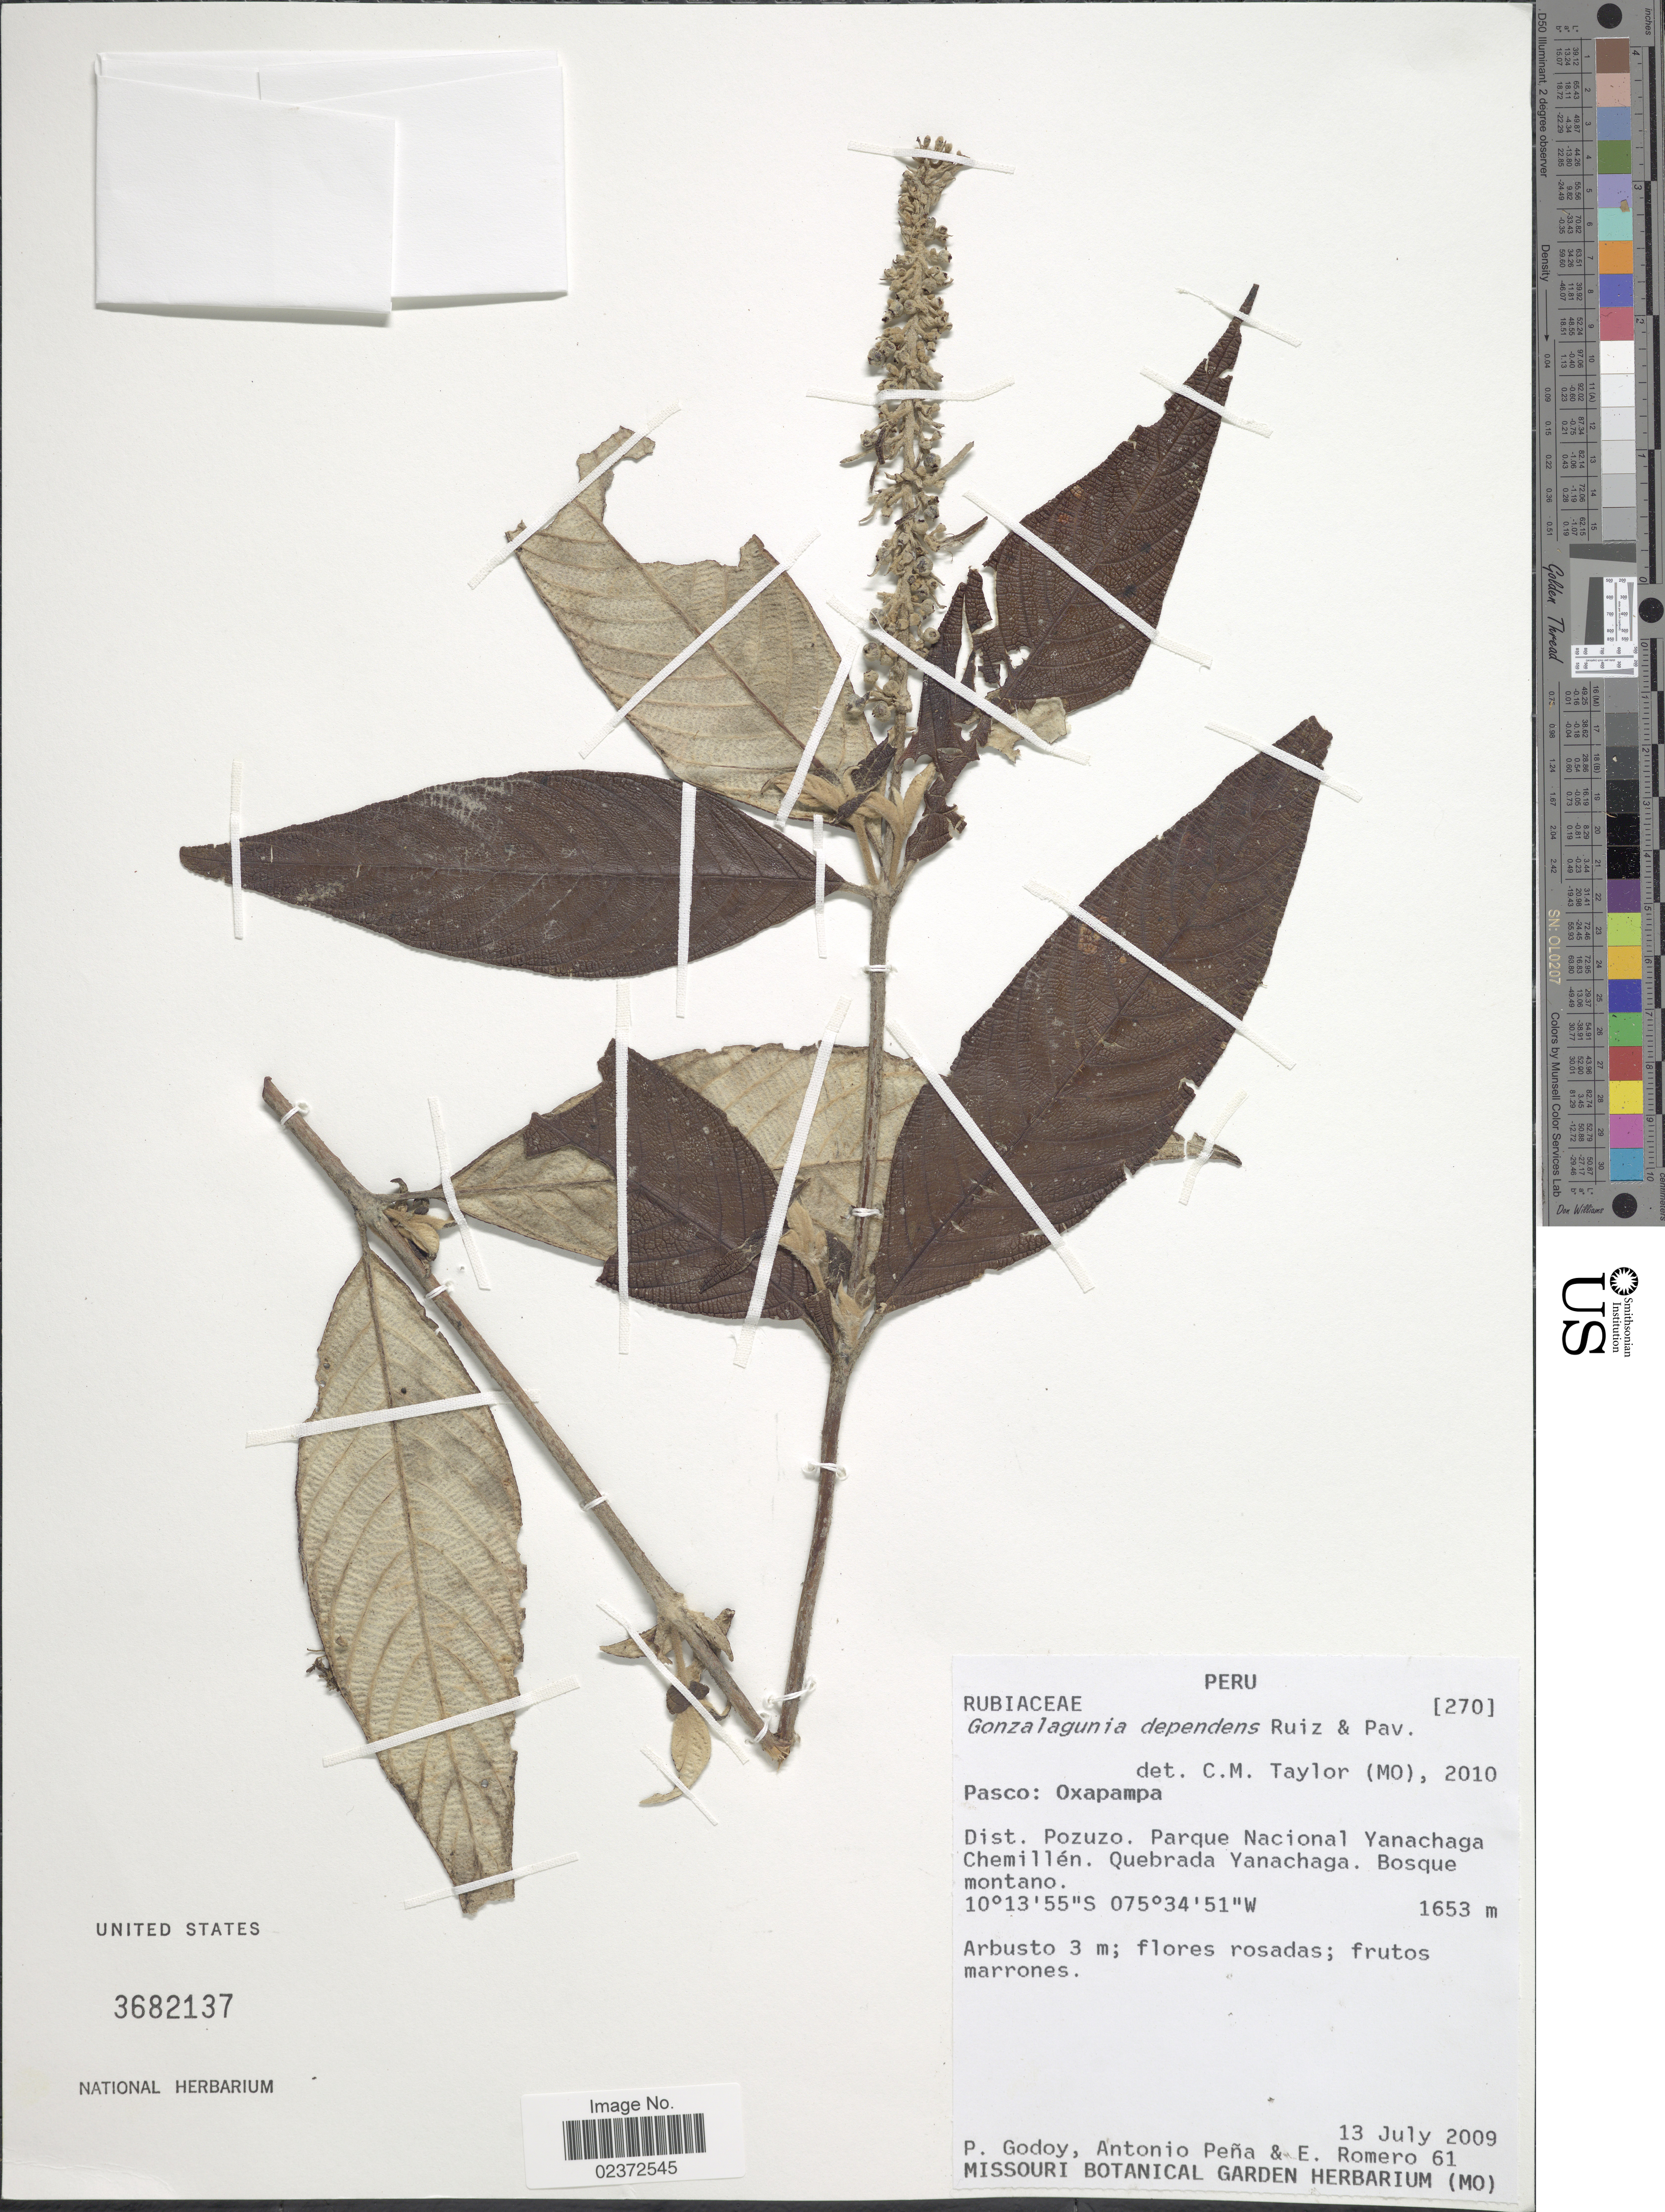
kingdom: Plantae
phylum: Tracheophyta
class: Magnoliopsida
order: Gentianales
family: Rubiaceae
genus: Gonzalagunia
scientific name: Gonzalagunia dependens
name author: Ruiz & Pav.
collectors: P. Godoy, A. Peña & E. Romero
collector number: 61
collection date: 2009-07-13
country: Peru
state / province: Pasco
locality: Oxapampa, Dist. Pozuzo. parque Nacional Yanachaga Chemillén. Quebrada Yanachaga. Bosque montano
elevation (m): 1653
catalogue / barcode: US 3682137